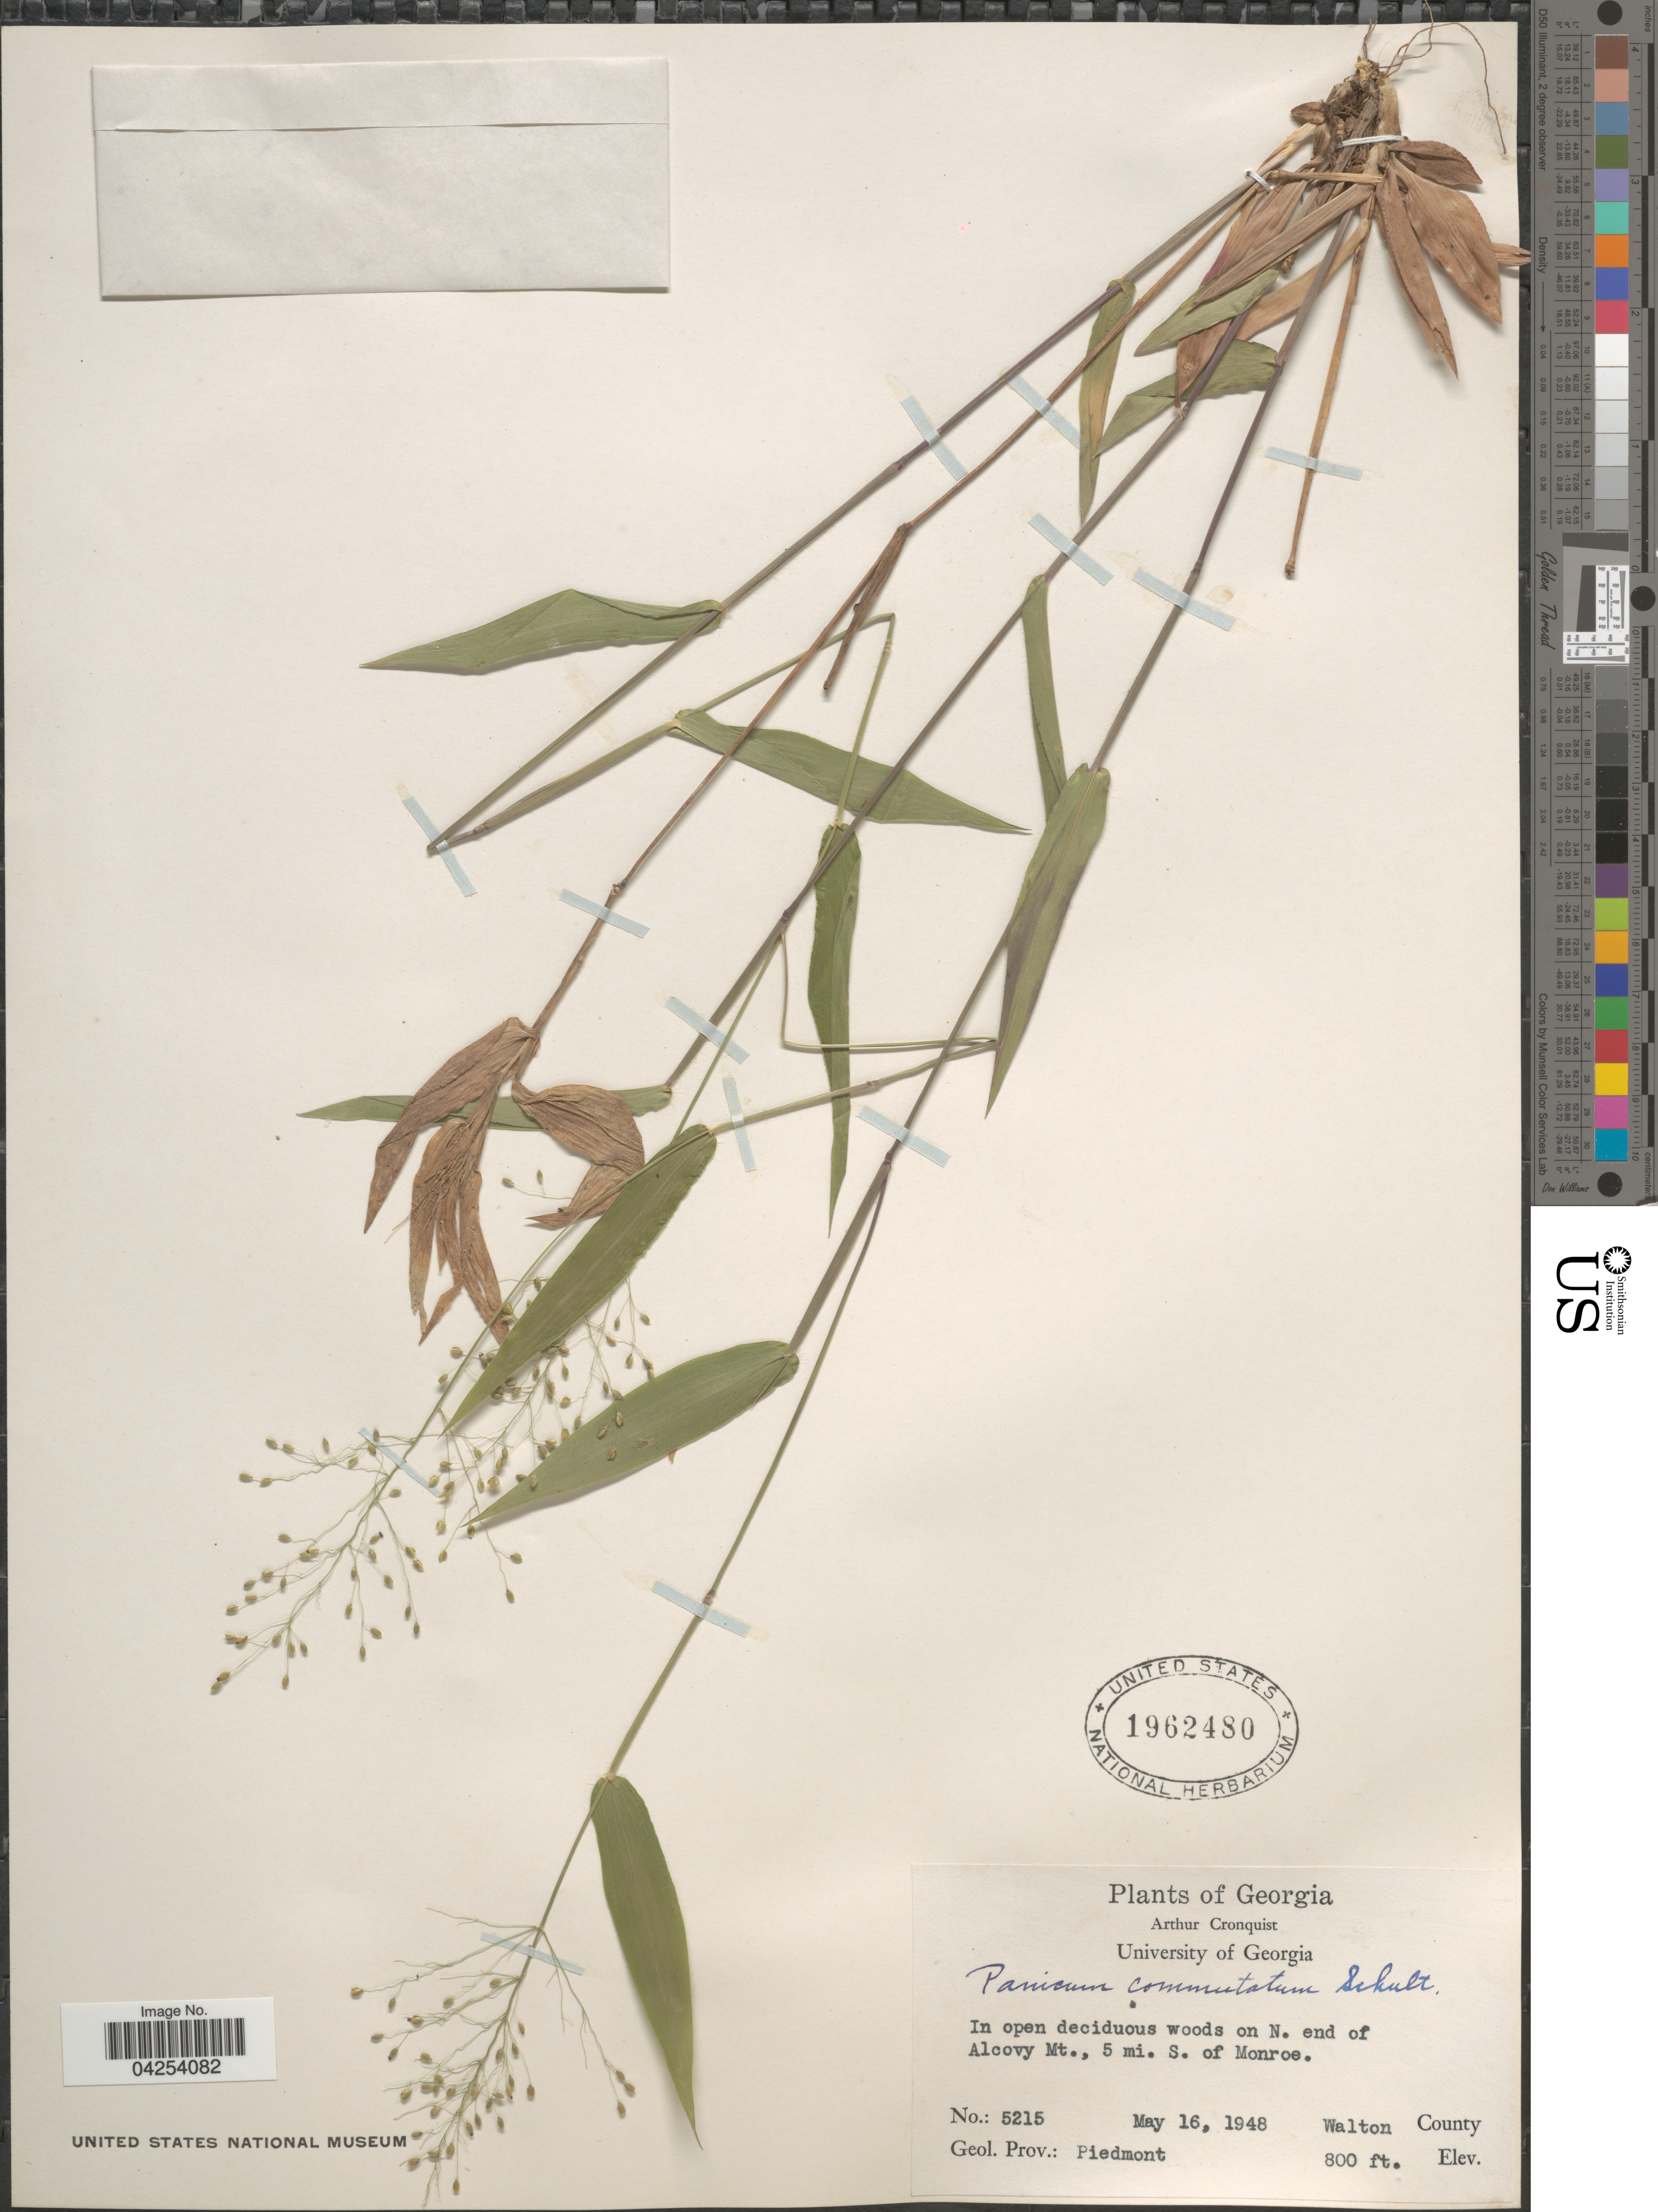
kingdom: Plantae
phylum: Tracheophyta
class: Liliopsida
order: Poales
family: Poaceae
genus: Dichanthelium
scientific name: Dichanthelium commutatum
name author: (Schult.) Gould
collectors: A. J. Cronquist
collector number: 5215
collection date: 1948-05-16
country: United States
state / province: Georgia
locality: In open deciduous woods on N. end of Alcovy Mt., 5 mi. S. of Monroe. Walton County. Geol. Prov.: Piedmont.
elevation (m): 244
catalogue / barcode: US 1962480